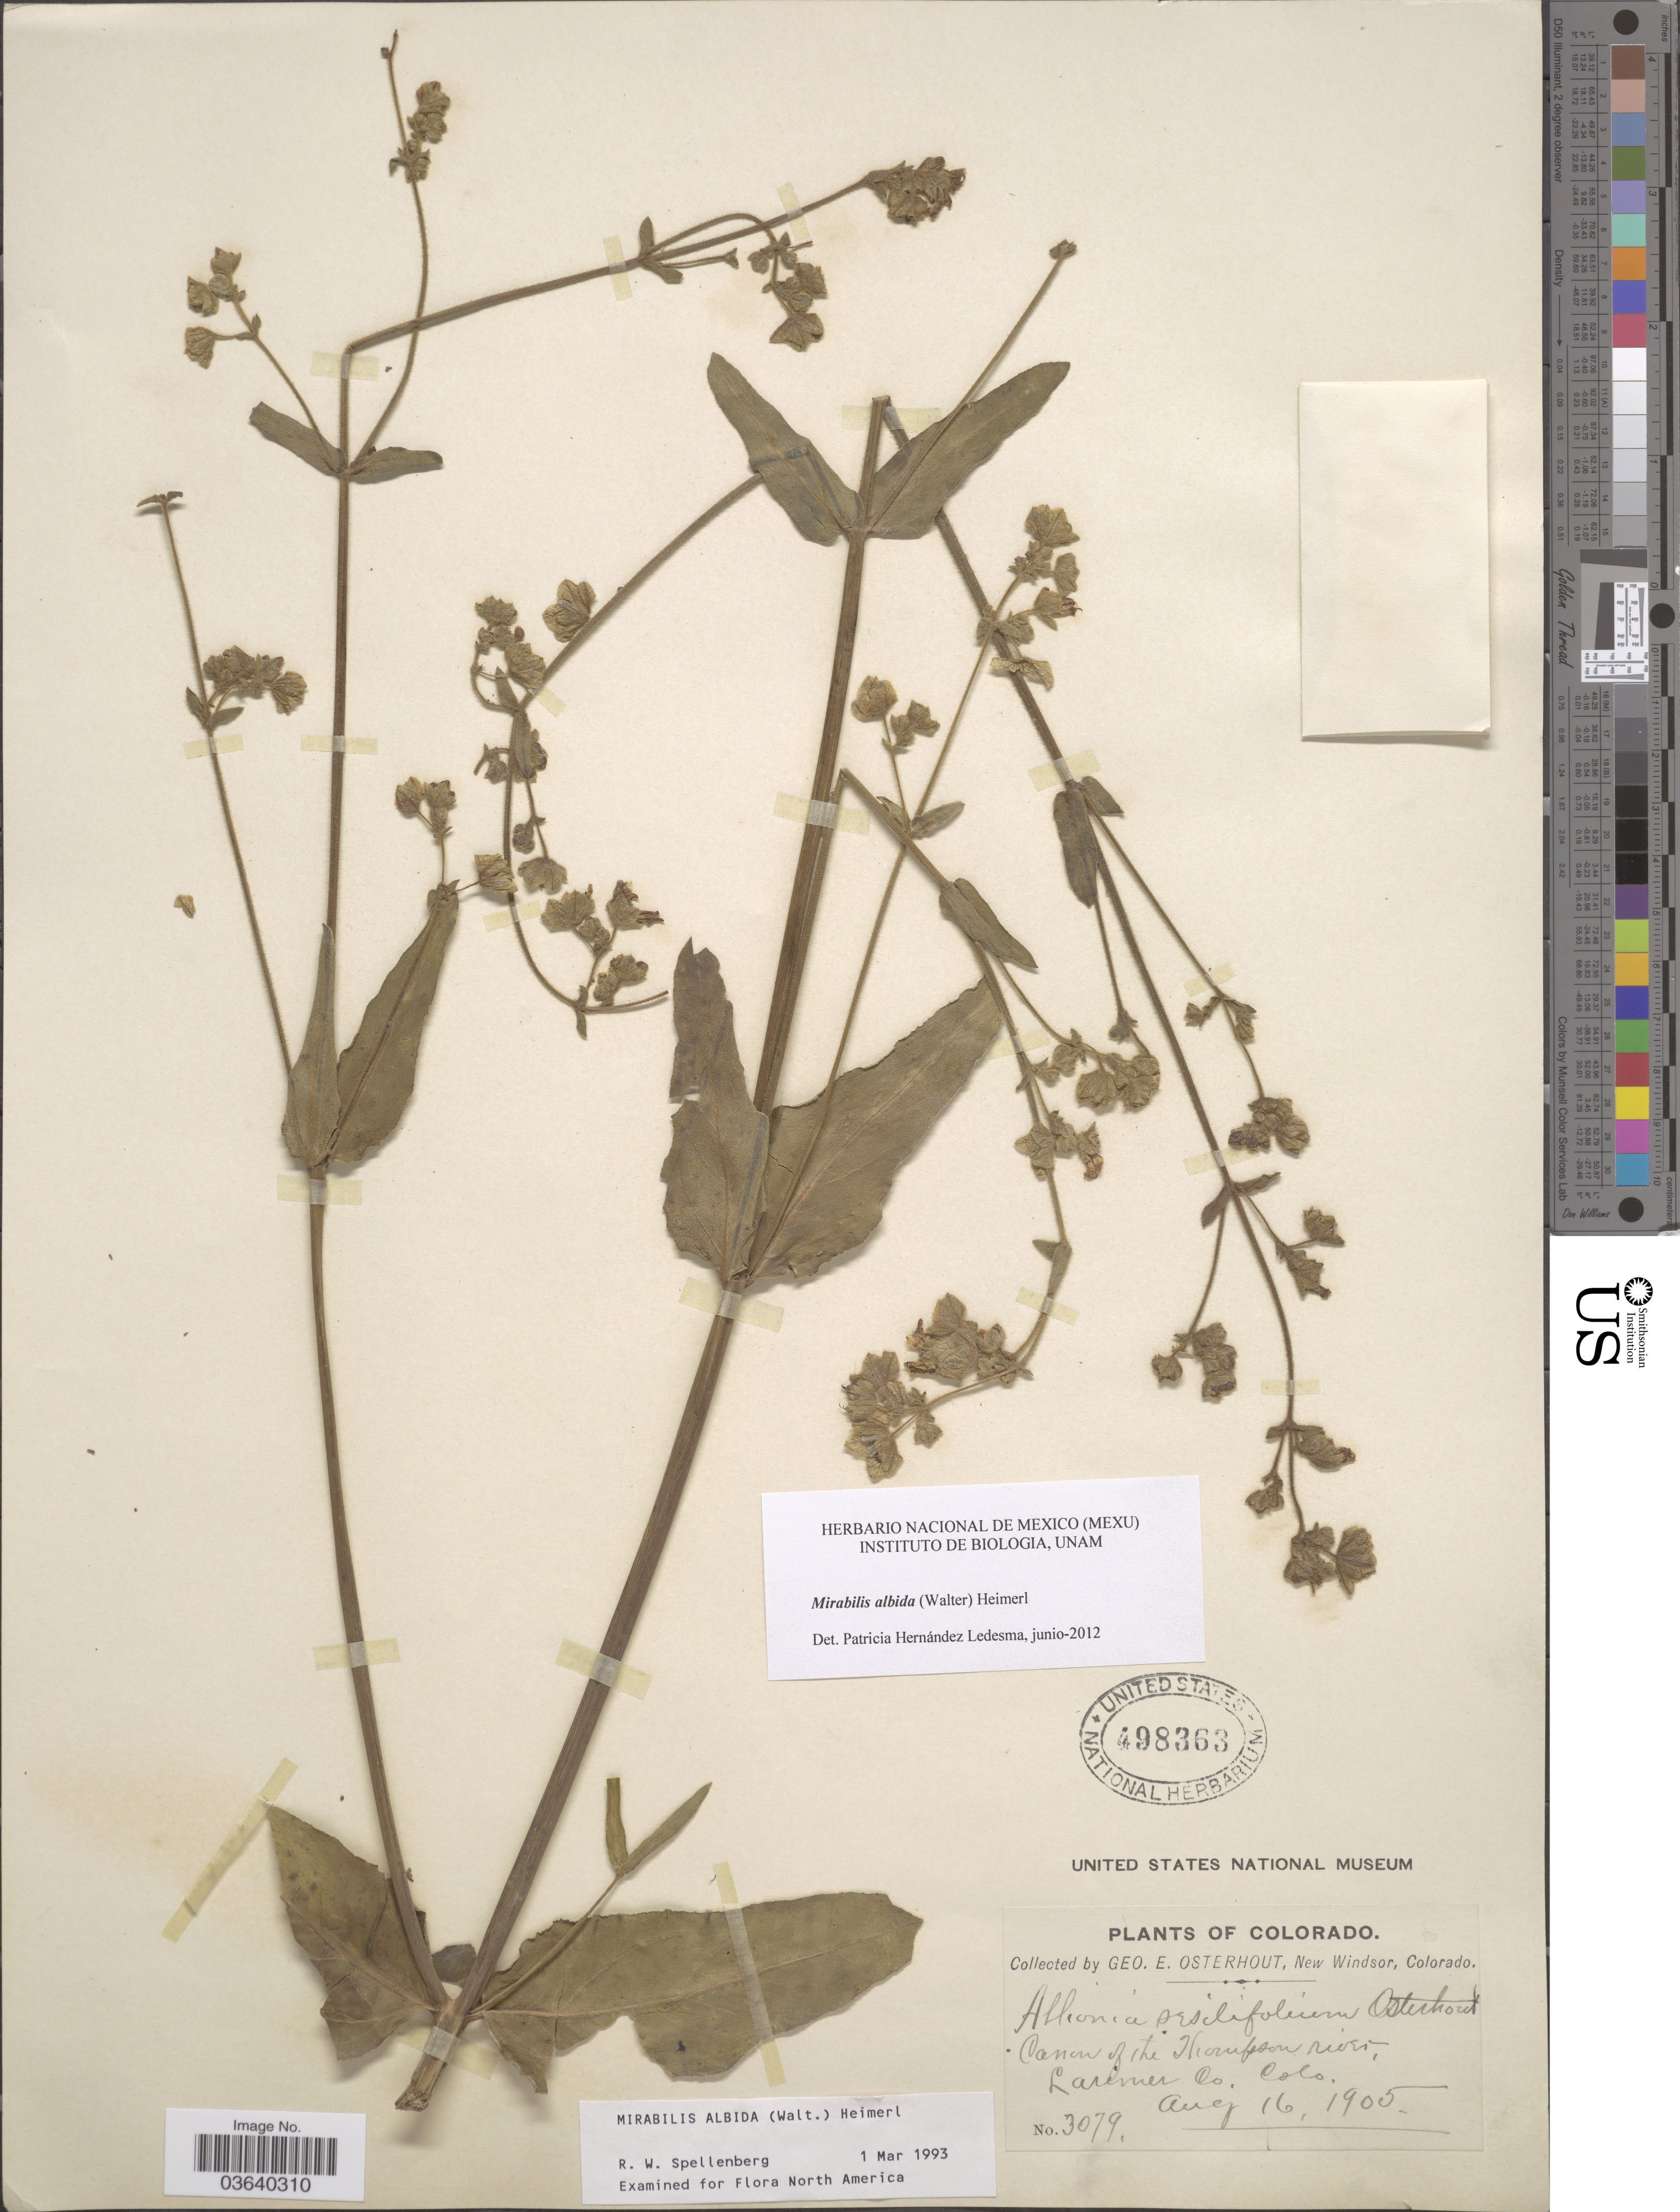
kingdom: Plantae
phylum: Tracheophyta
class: Magnoliopsida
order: Caryophyllales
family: Nyctaginaceae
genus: Mirabilis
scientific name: Mirabilis albida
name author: (Walter) Heimerl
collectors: G. Osterhout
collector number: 3079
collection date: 1905-08-16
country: United States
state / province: Colorado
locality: Canon of the Thompson river, Larimer Co.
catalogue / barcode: US 498363